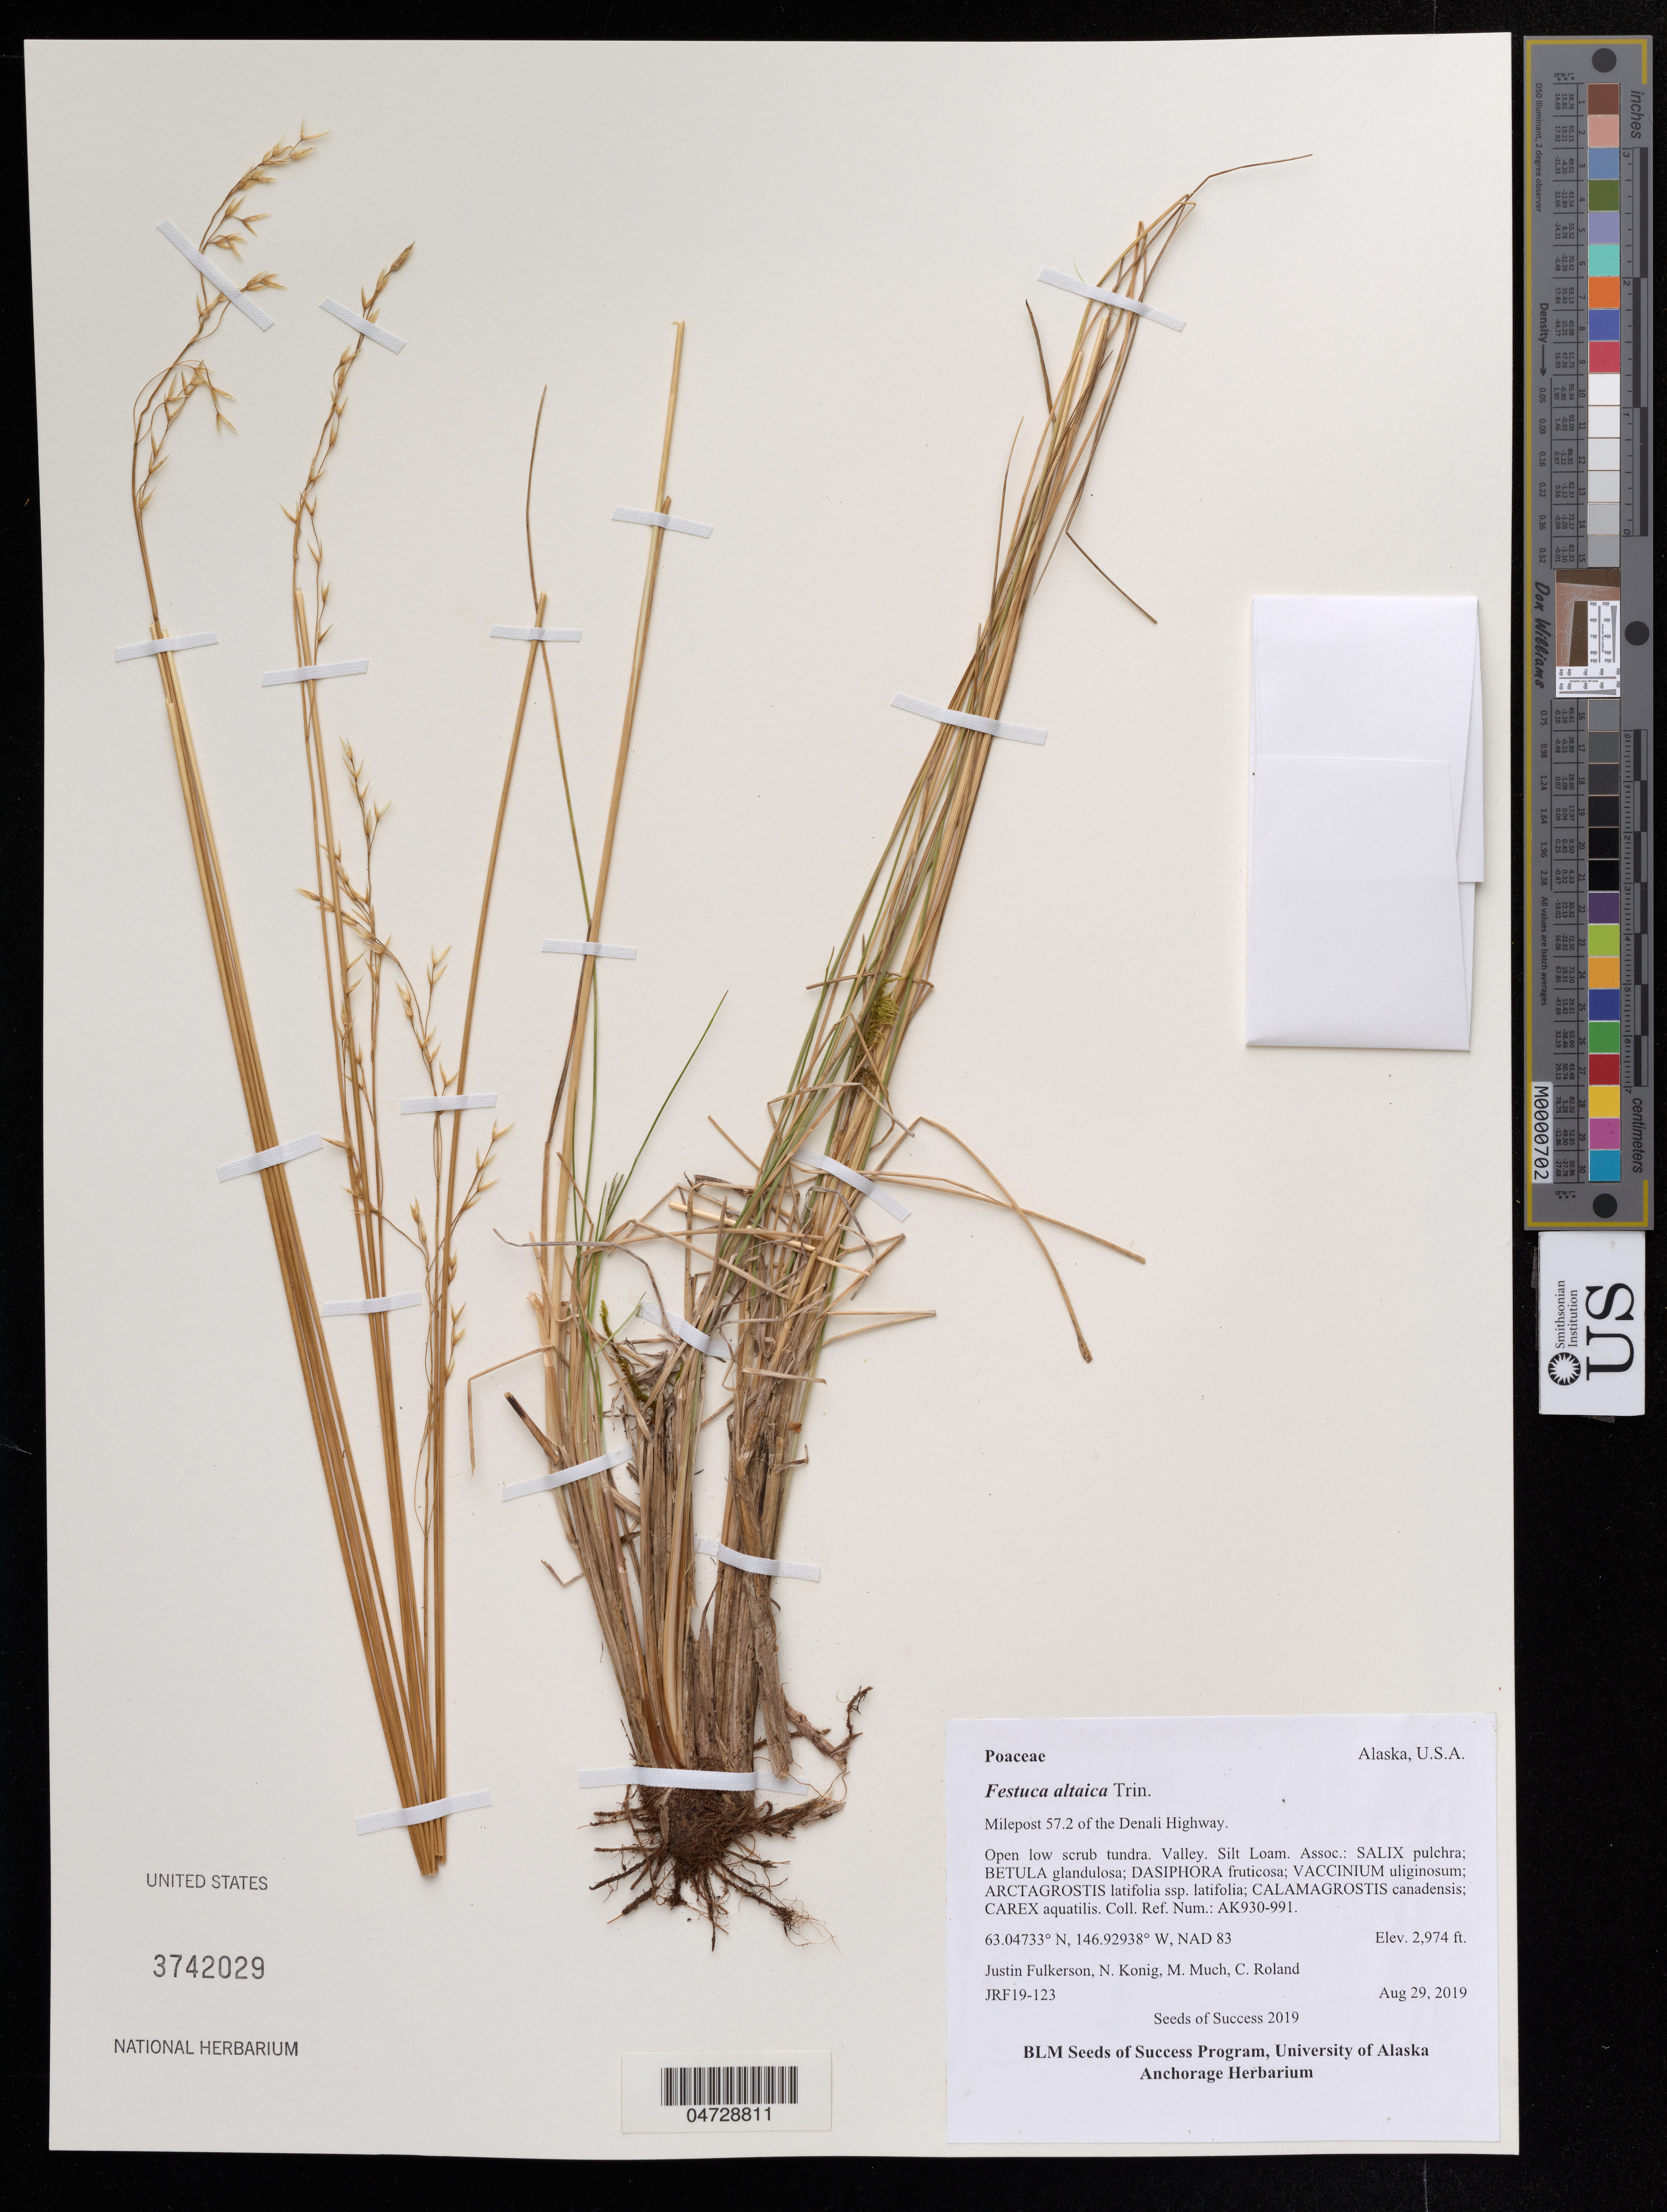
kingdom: Plantae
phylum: Tracheophyta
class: Liliopsida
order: Poales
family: Poaceae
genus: Festuca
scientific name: Festuca altaica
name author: Trin.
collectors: J. Fulkerson, N. Konig & C. Roland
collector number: JRF19-123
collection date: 2019-08-29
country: United States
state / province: Alaska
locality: Milepost 57.2 of the Denali Highway.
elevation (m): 906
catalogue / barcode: US 3742029